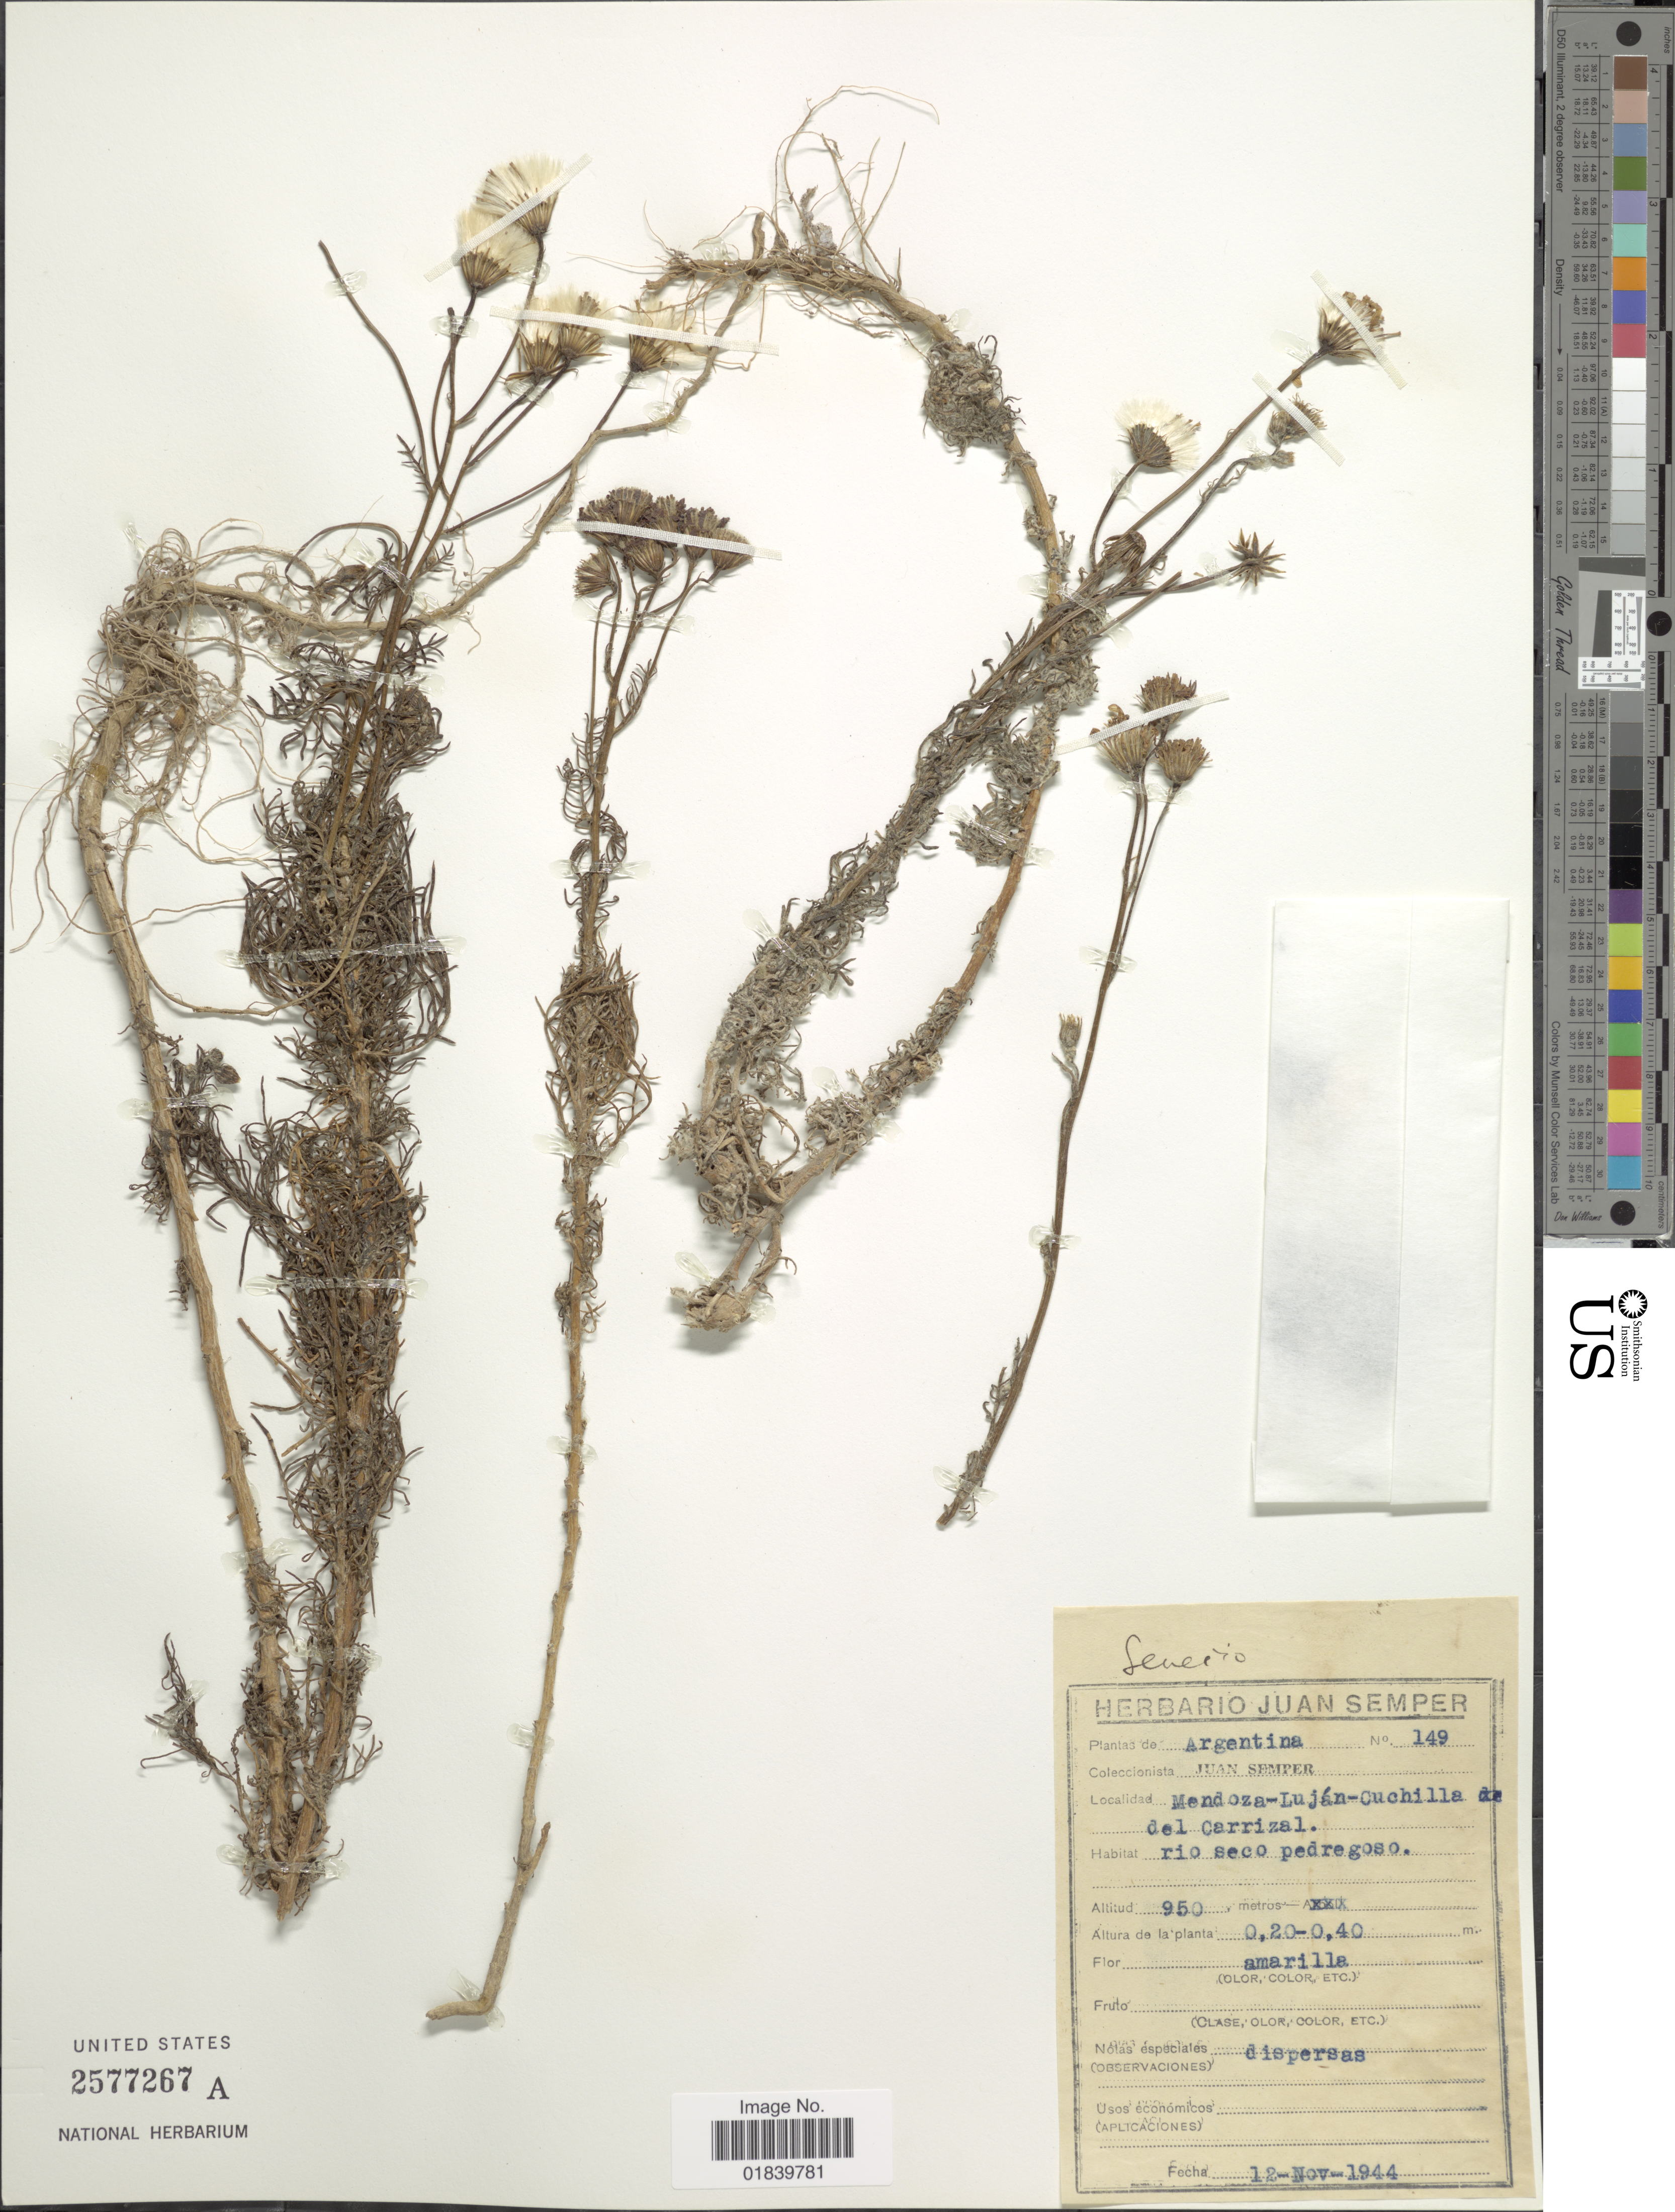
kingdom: Plantae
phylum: Tracheophyta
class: Magnoliopsida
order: Asterales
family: Asteraceae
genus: Senecio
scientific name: Senecio sp.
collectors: J. Semper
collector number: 149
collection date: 1944-11-12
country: Argentina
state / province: Mendoza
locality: Mendoza-Lujan-Cuchilla del Carrizal,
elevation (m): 950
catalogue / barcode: US 2577267A